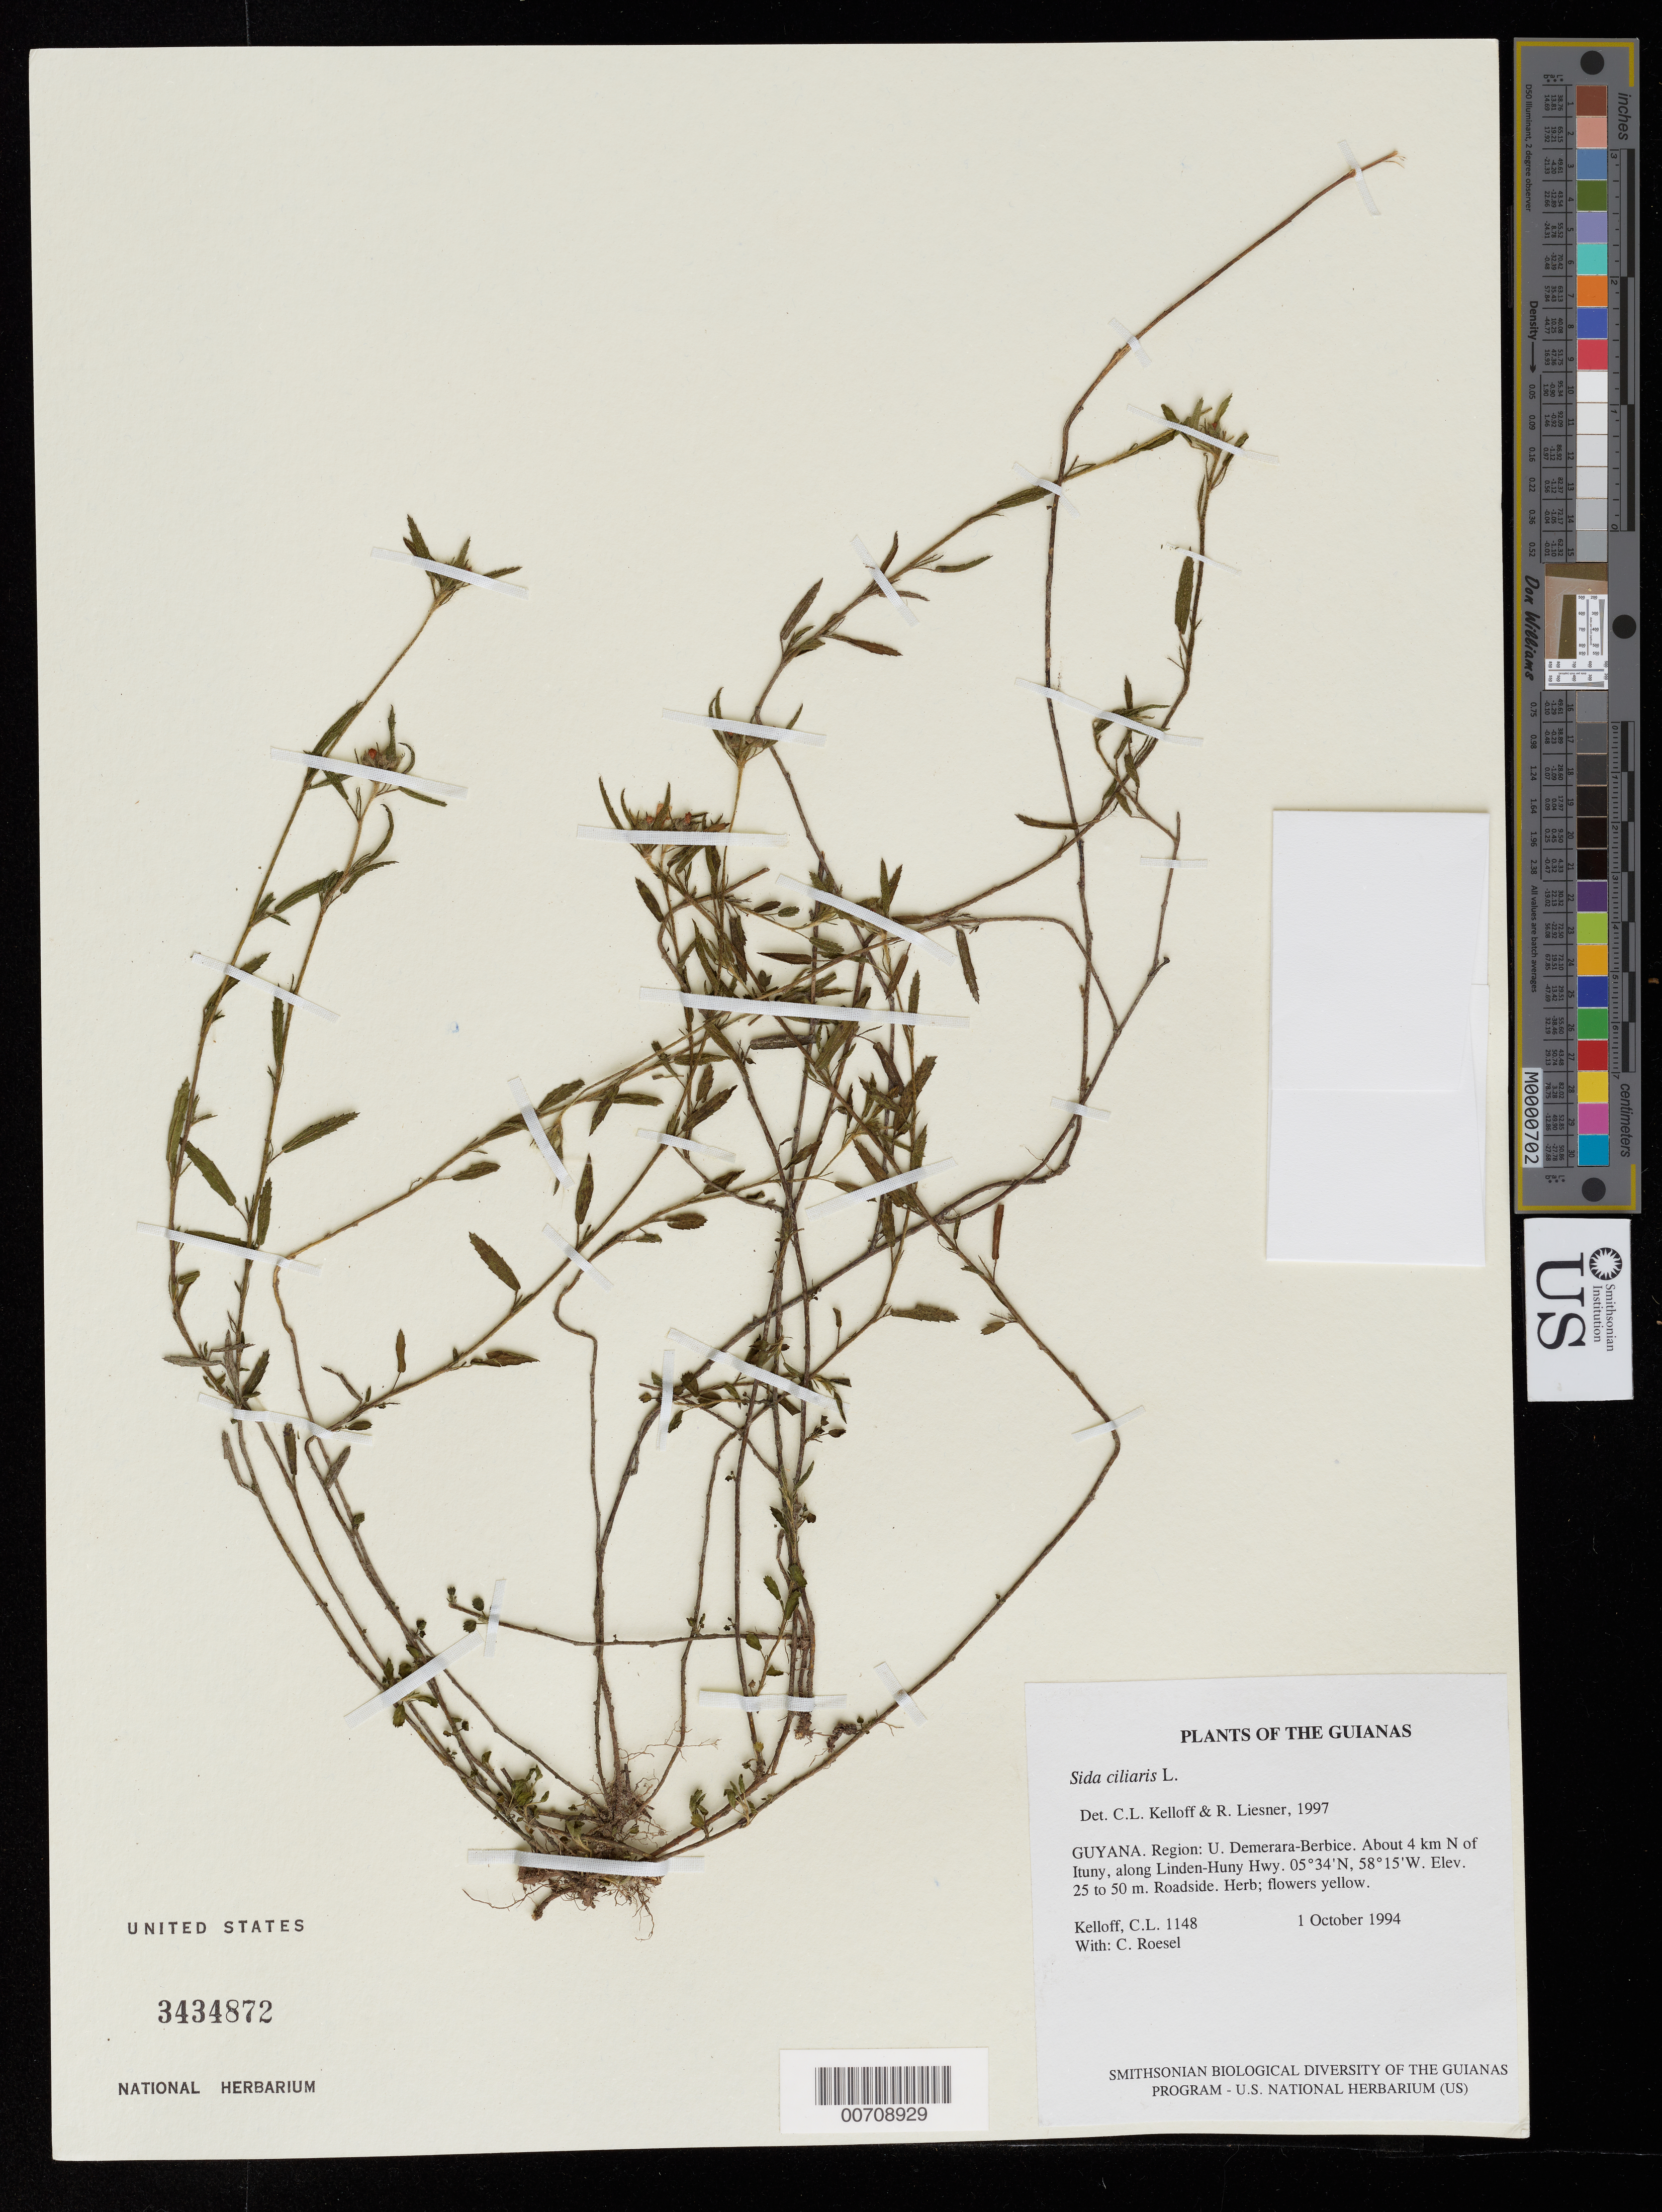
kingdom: Plantae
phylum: Tracheophyta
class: Magnoliopsida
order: Malvales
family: Malvaceae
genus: Sida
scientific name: Sida ciliaris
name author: L.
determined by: Kelloff, Carol L.; Liesner, R. L.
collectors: C. L. Kelloff & C. S. Roesel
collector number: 1148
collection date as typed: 1 October 1994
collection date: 1994-10-01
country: Guyana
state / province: U. Demerara-Berbice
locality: About 4 km N of Ituni, along Linden-Ituni Hwy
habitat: Roadside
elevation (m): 25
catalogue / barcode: US 3434872